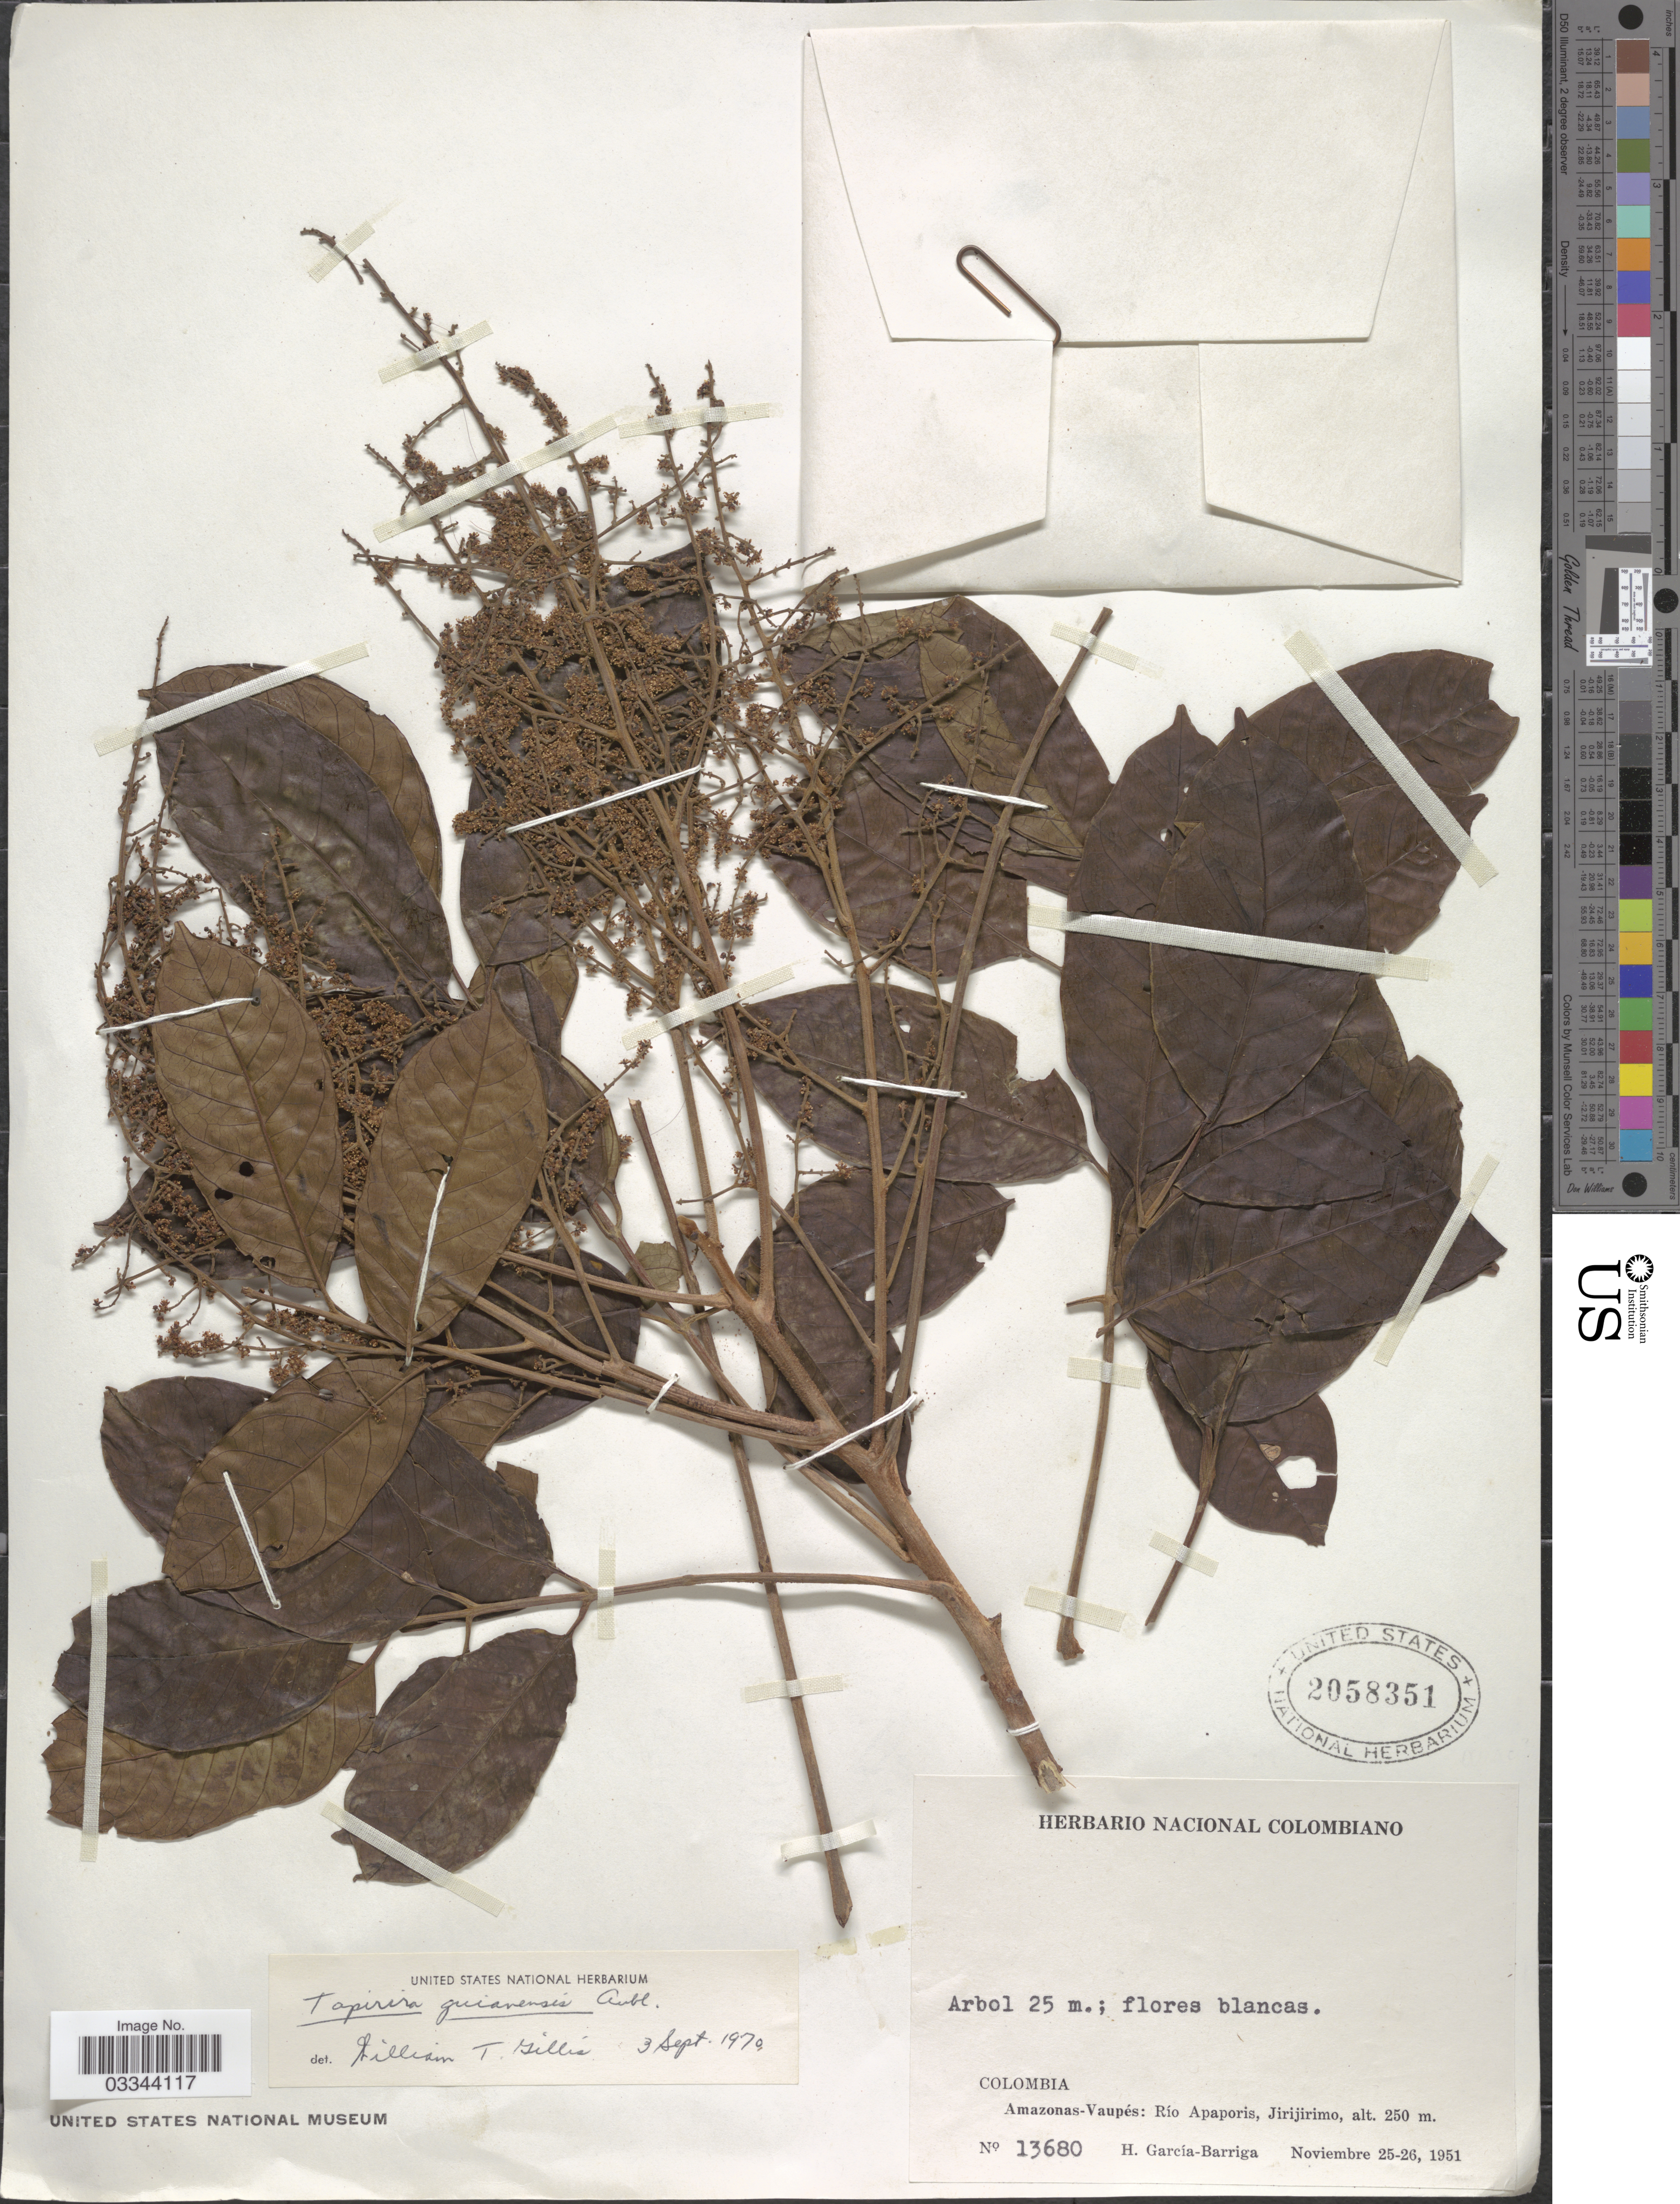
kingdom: Plantae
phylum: Tracheophyta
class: Magnoliopsida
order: Sapindales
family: Anacardiaceae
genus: Tapirira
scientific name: Tapirira guianensis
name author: Aubl.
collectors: H. García Barriga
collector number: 13680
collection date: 1951-11-25/1951-11-26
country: Colombia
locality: Amazonas-Vaupés: Río Apaporis, Jirijirimo.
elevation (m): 250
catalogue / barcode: US 2058351